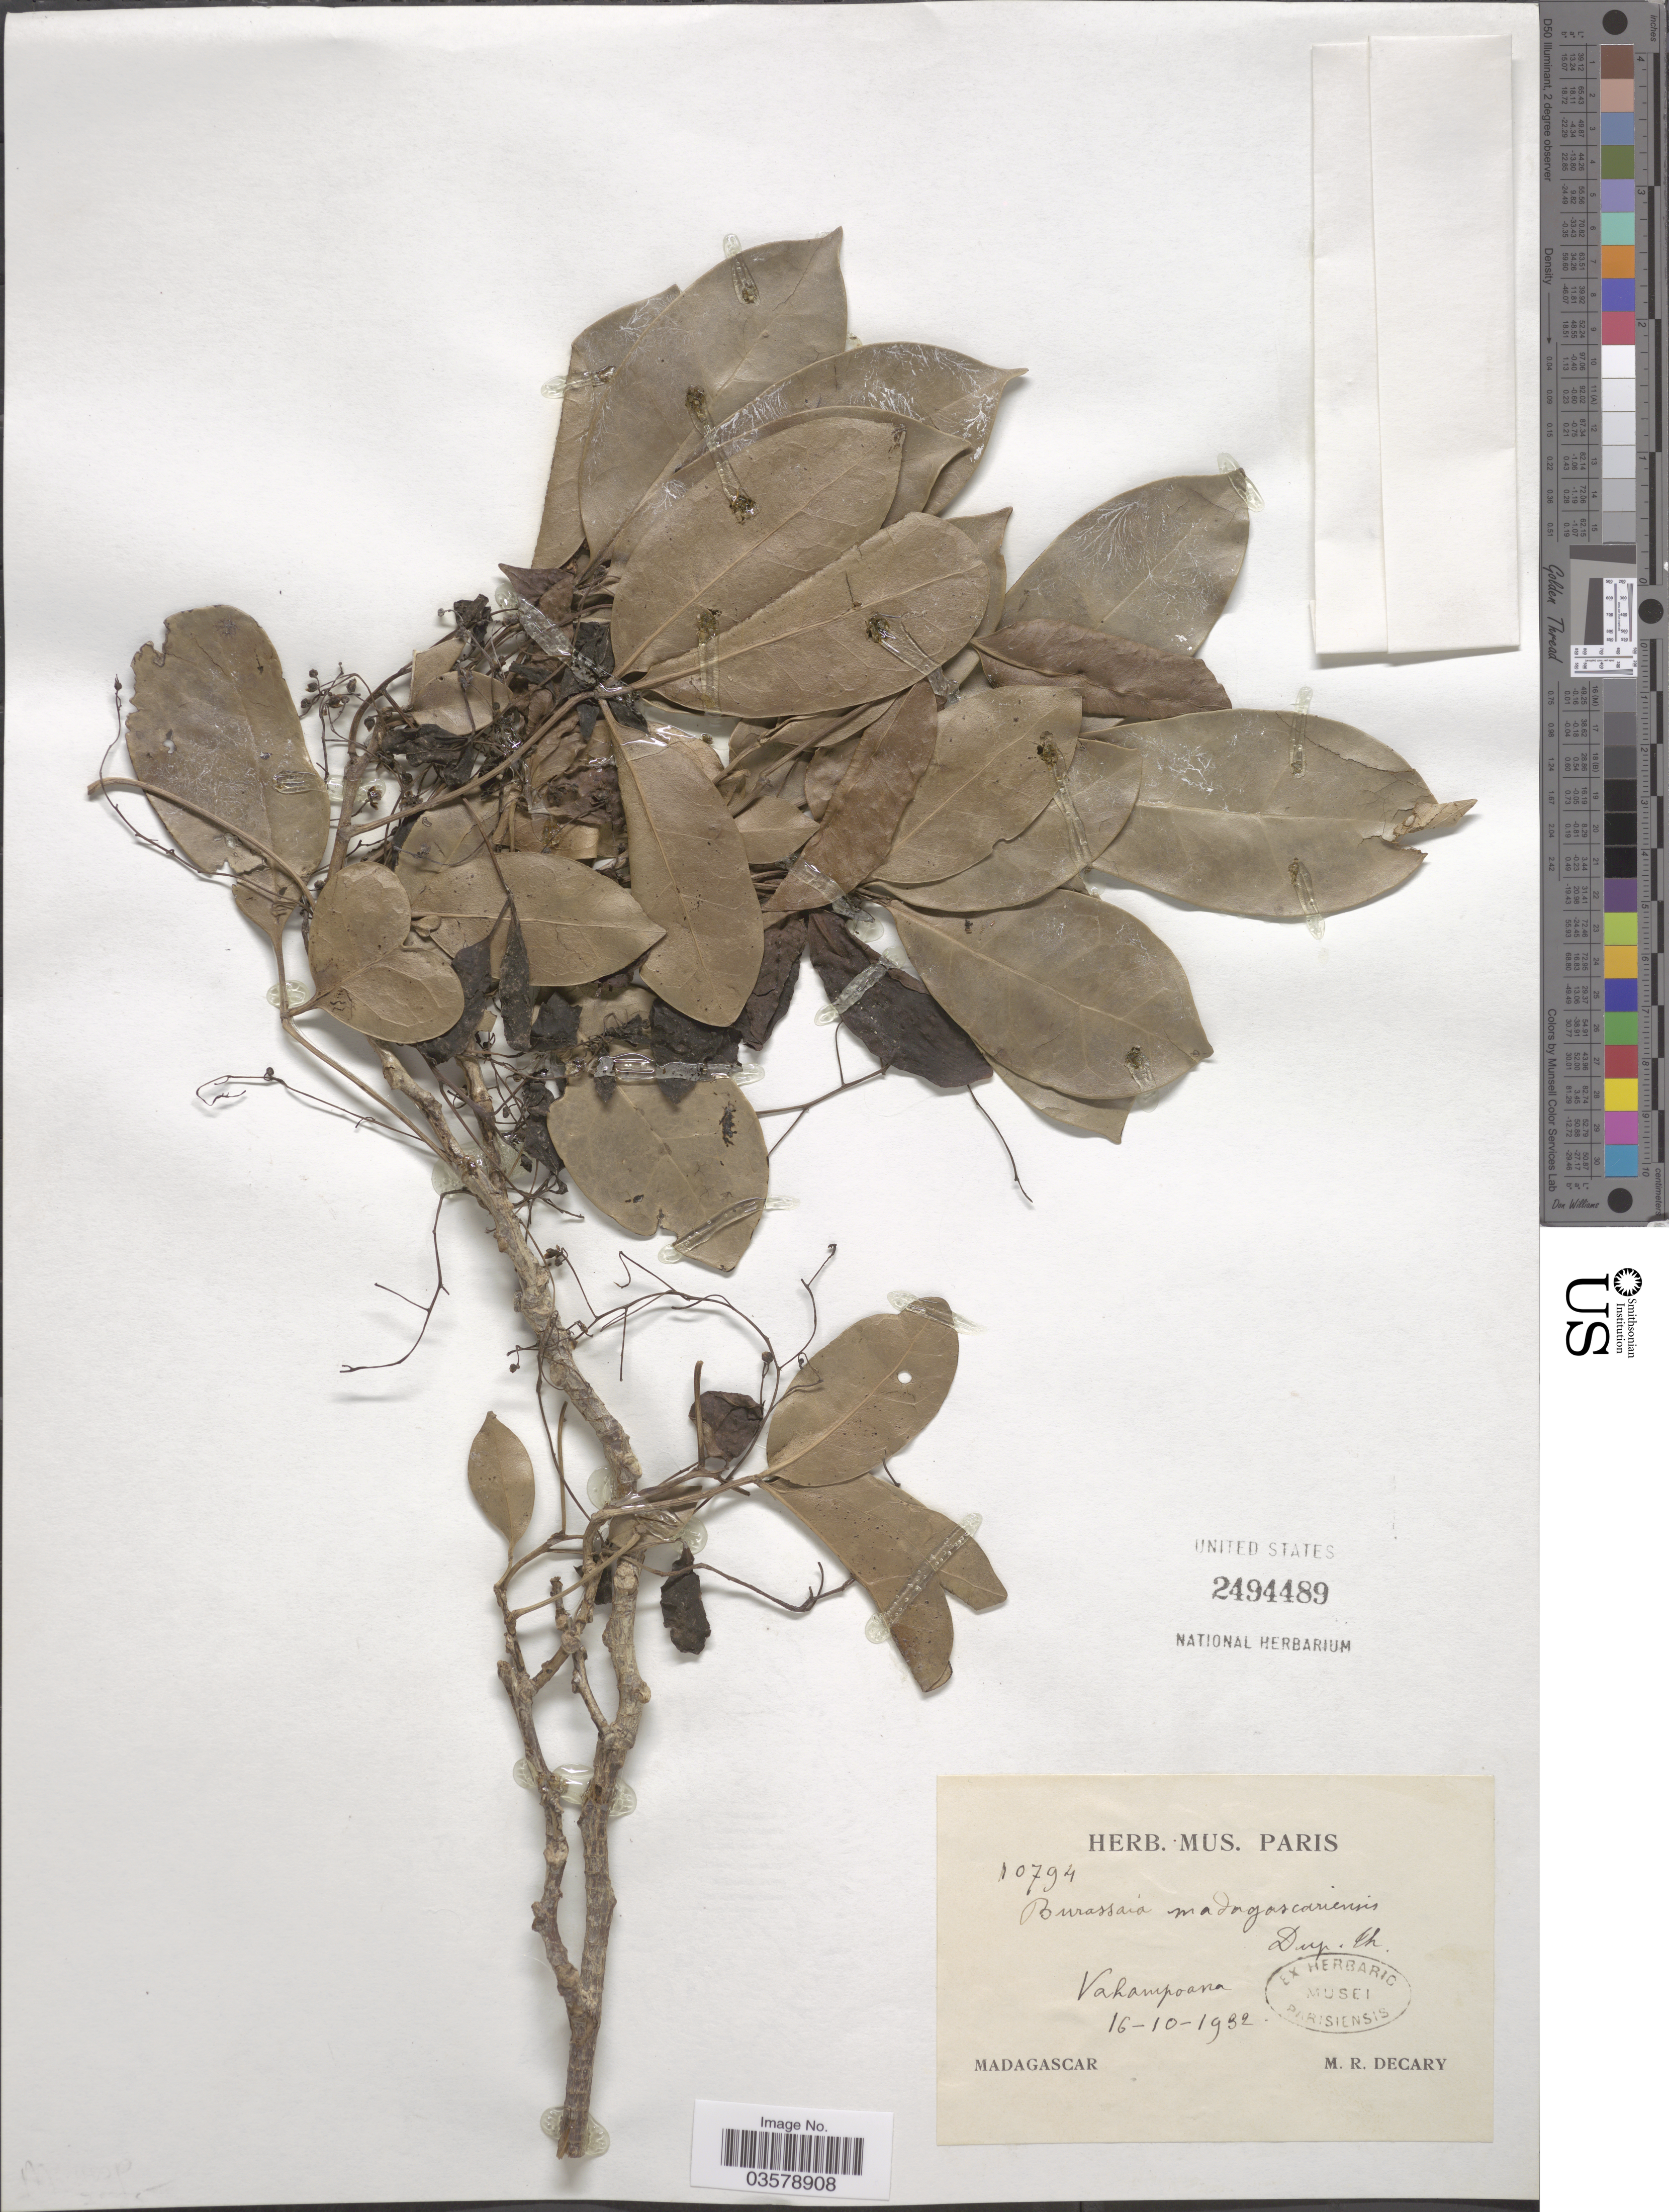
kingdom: Plantae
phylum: Tracheophyta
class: Magnoliopsida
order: Ranunculales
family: Menispermaceae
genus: Burasaia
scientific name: Burasaia madagascariense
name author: Thouars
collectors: R. Decary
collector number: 10794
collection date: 1932-10-16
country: Madagascar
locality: Nahampoana.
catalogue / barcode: US 2494489